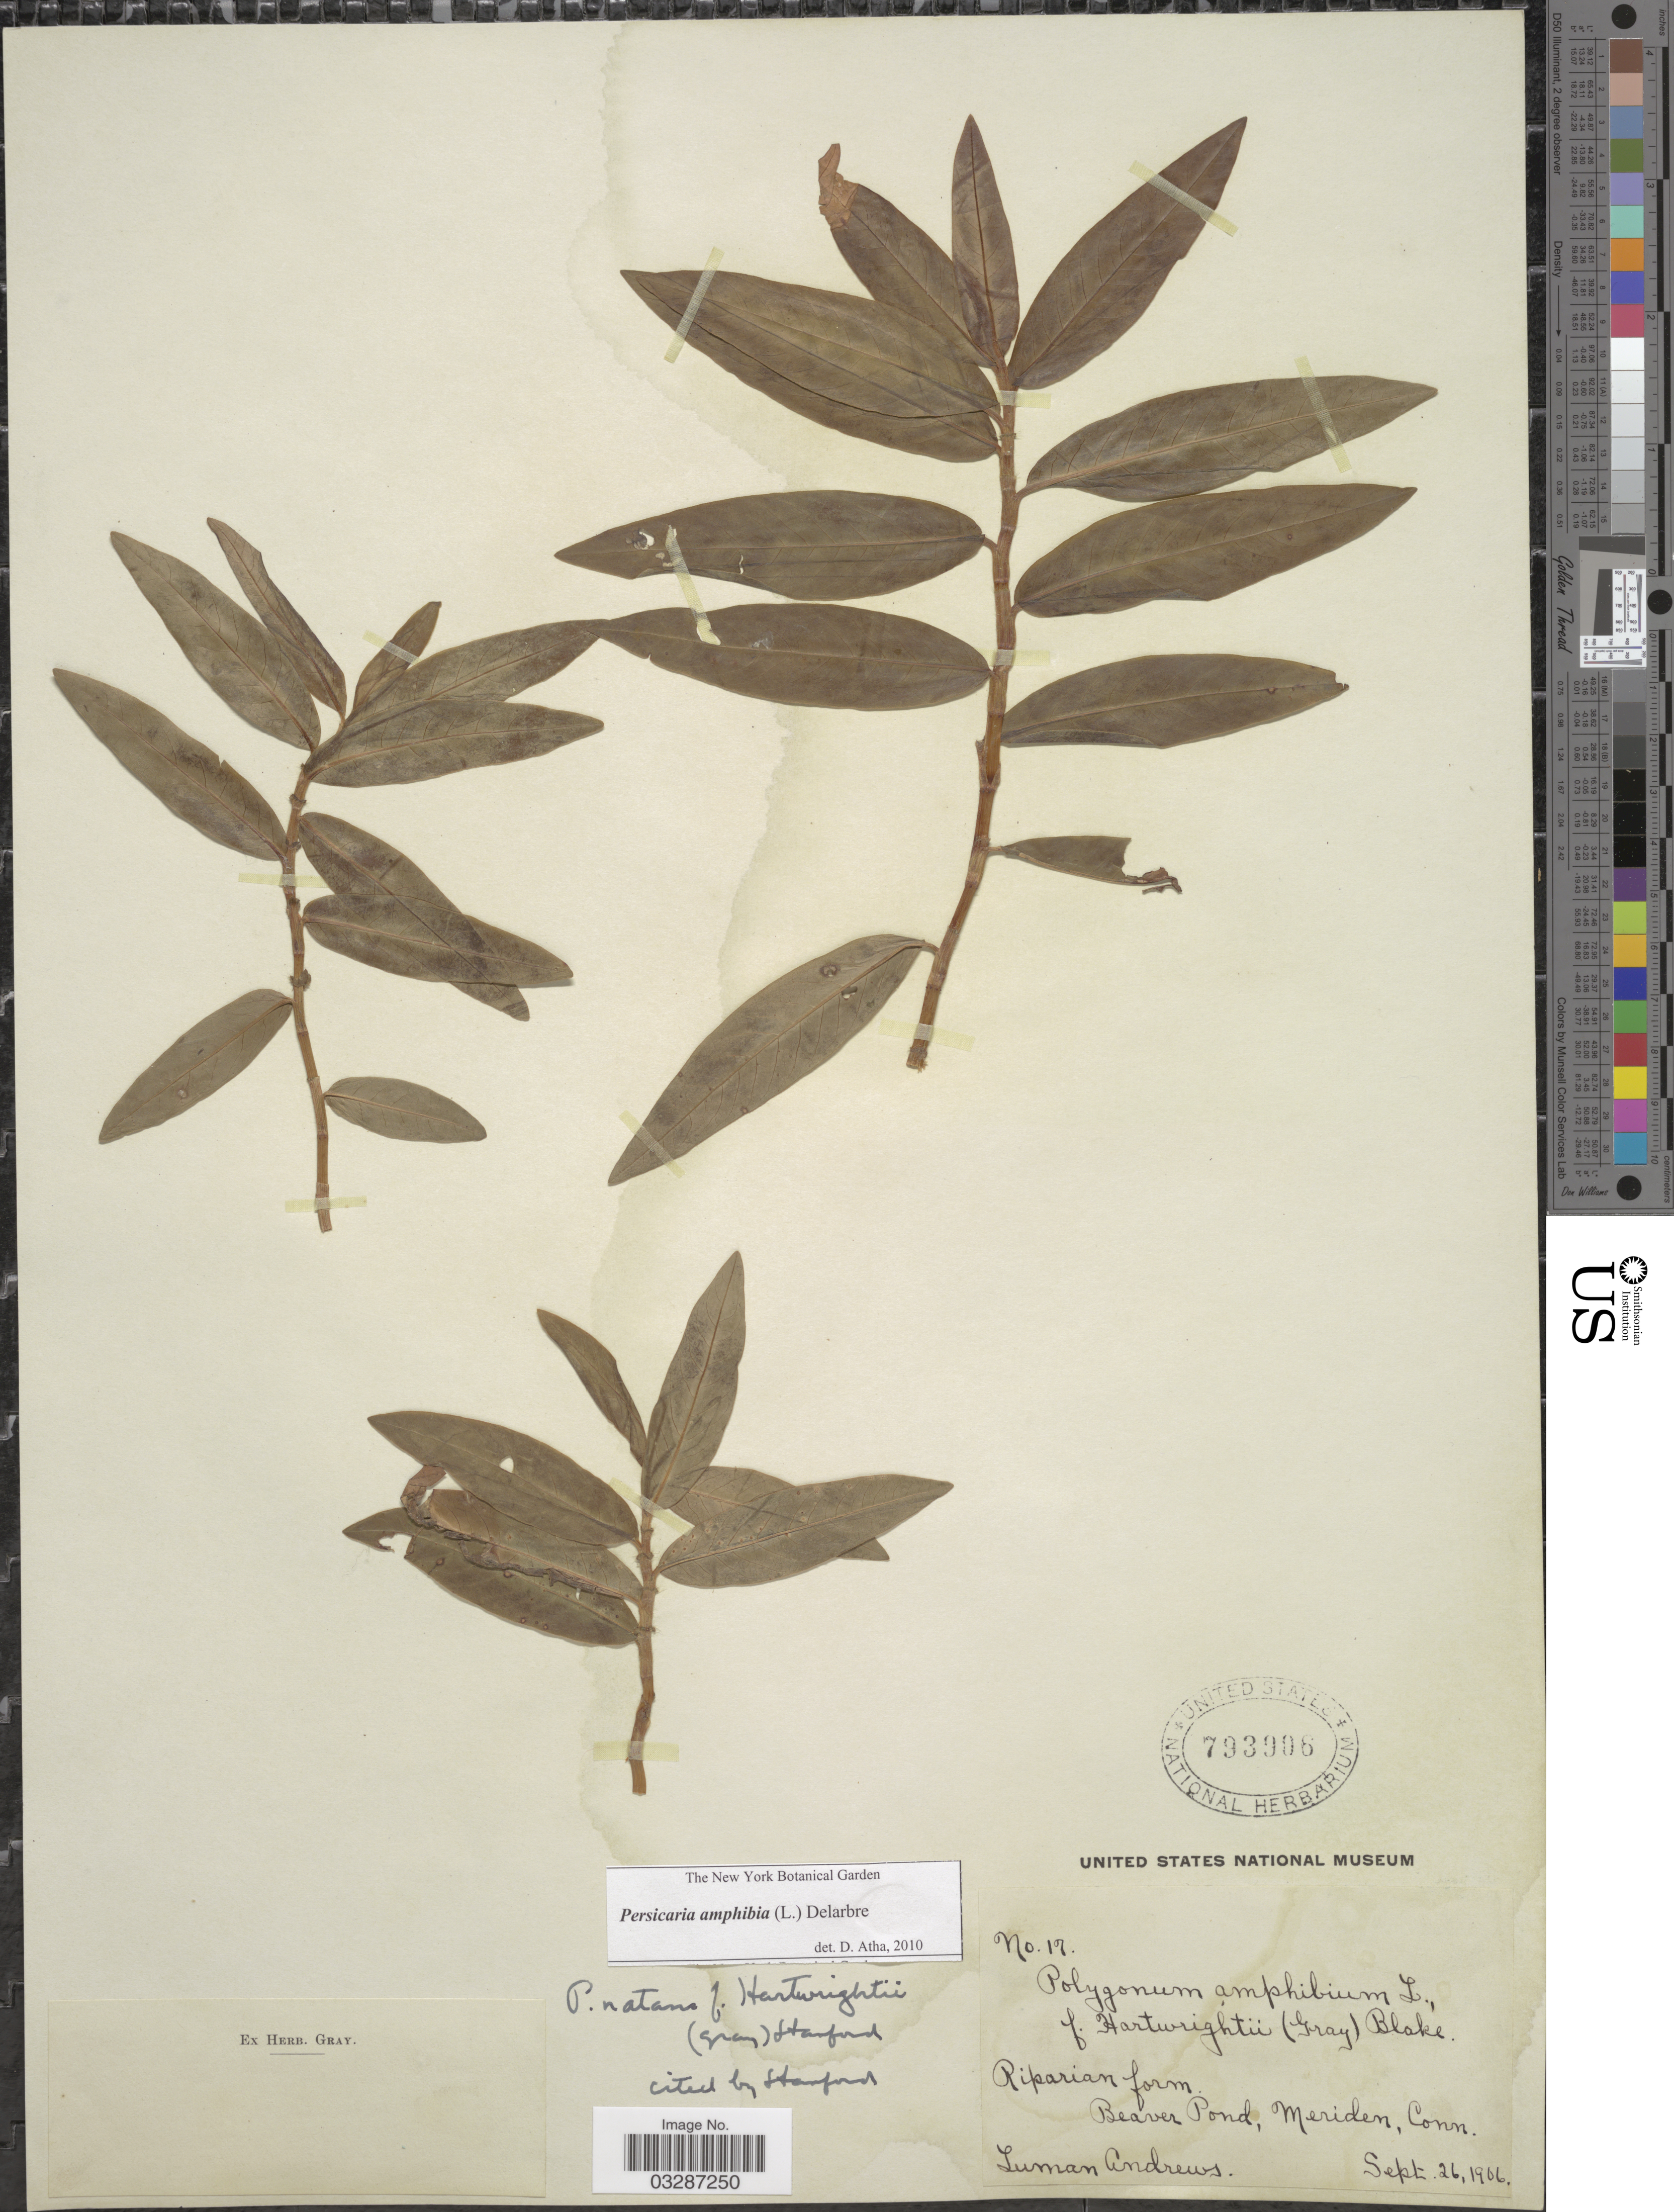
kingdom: Plantae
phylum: Tracheophyta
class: Magnoliopsida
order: Caryophyllales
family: Polygonaceae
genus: Persicaria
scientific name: Persicaria amphibia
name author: (L.) Delarbre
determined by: Atha, D. E.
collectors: L. Andrews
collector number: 17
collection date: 1906-09-26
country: United States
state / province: Connecticut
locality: Beaver Pond, Meriden.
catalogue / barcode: US 793906